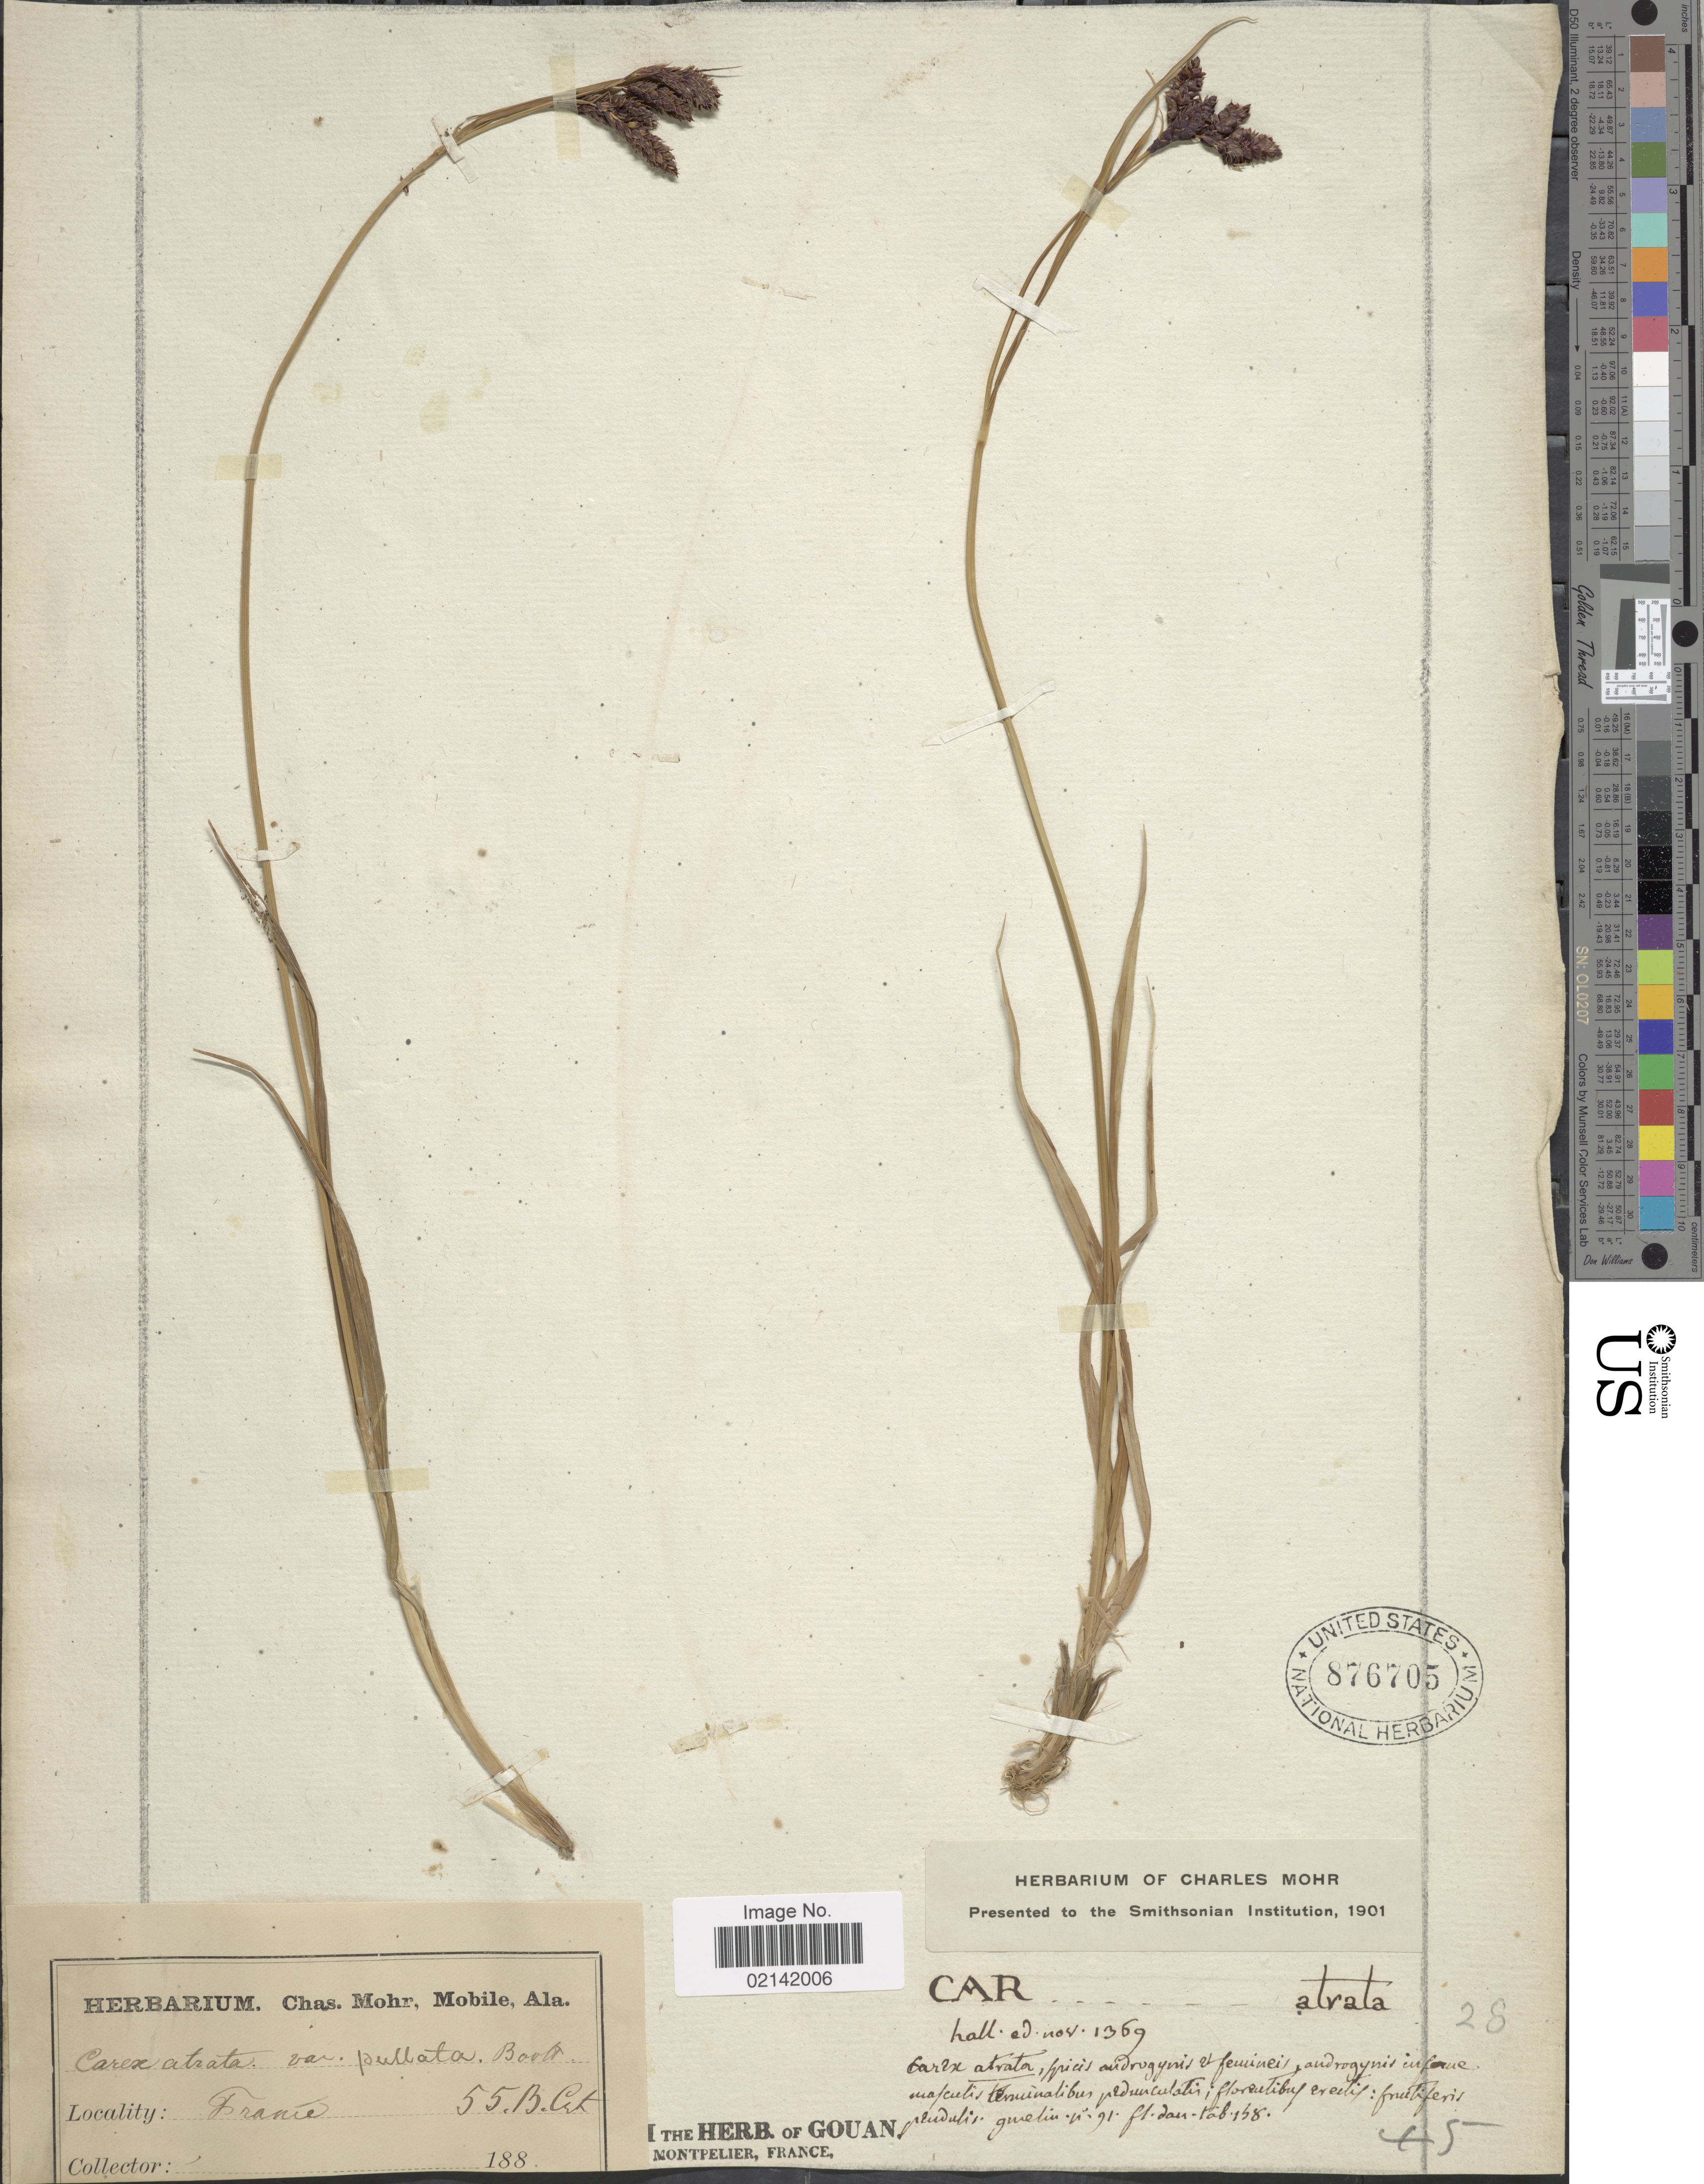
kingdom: Plantae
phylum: Tracheophyta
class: Liliopsida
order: Poales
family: Cyperaceae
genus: Carex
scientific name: Carex atrata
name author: L.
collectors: ex herb. Charles Mohr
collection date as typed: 188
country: France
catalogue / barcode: US 876705